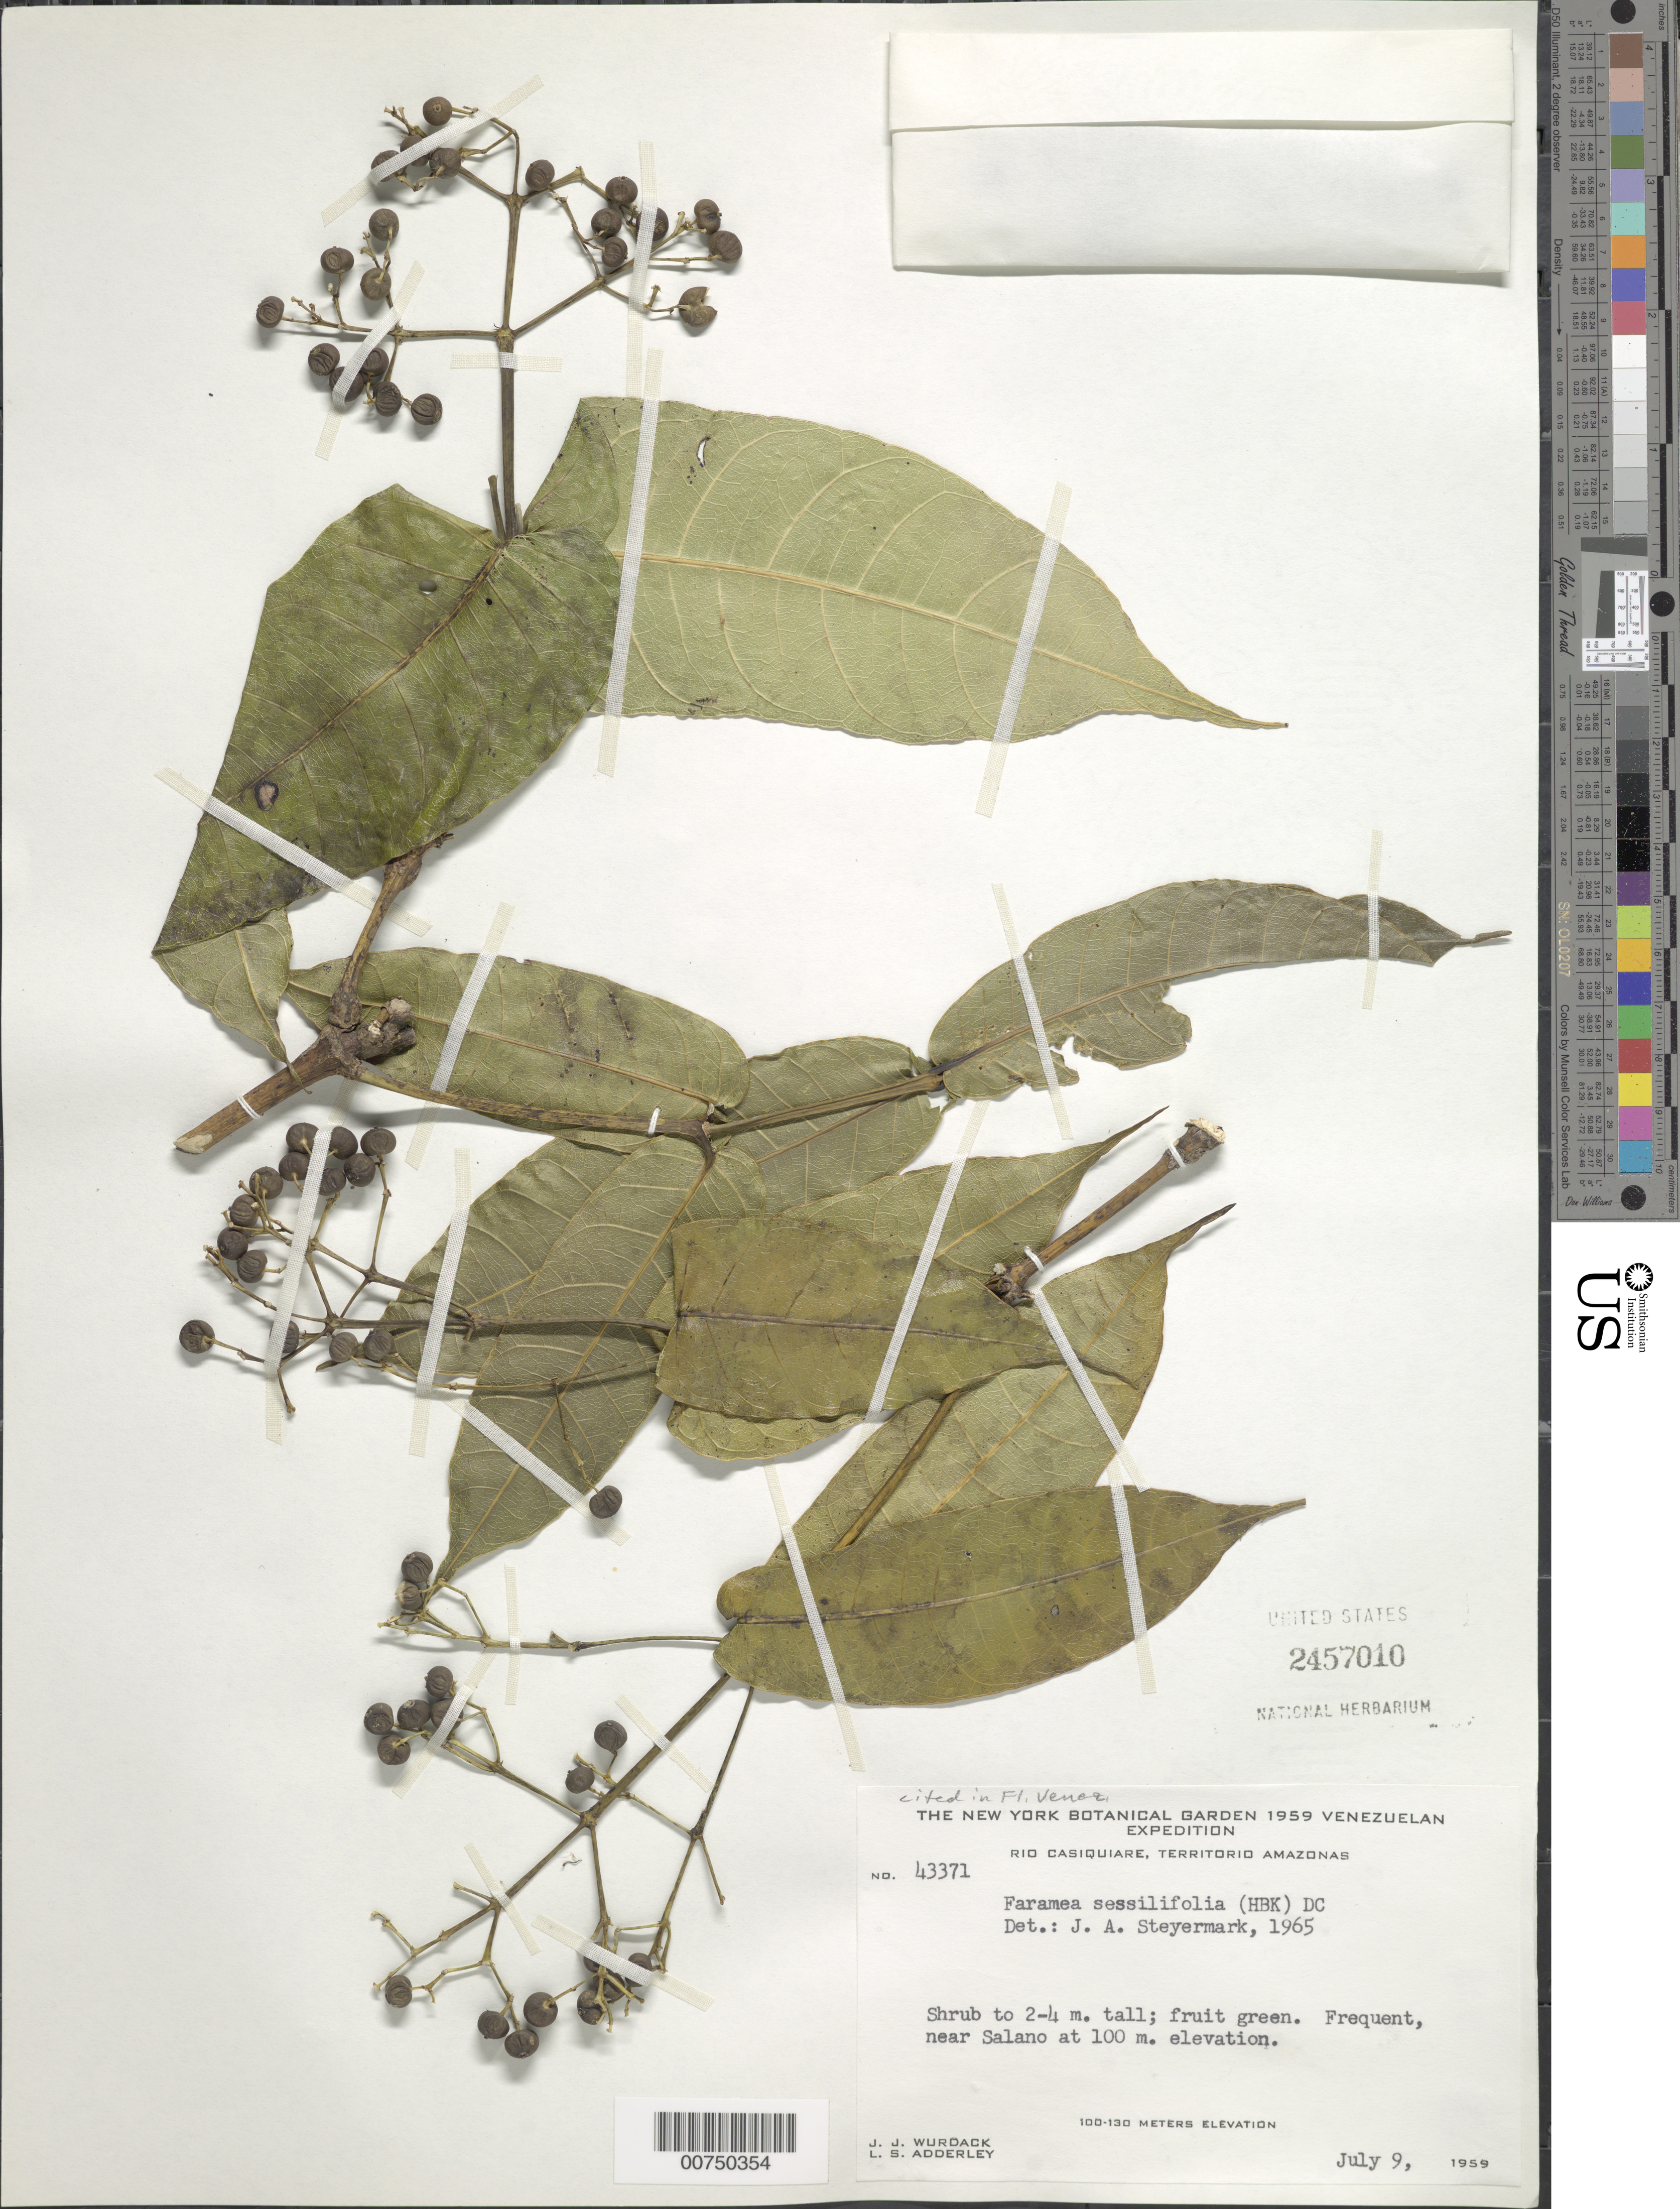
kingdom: Plantae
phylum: Tracheophyta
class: Magnoliopsida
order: Gentianales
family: Rubiaceae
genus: Faramea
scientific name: Faramea sessilifolia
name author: (Kunth) DC.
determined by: Steyermark, Julian A., (VEN)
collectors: J. J. Wurdack & L. S. Adderley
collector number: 43371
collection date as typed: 9-Jul-59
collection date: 1959-07-09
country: Venezuela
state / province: Amazonas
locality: Río Casiquiare, near Solano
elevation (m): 100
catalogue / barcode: US 2457010